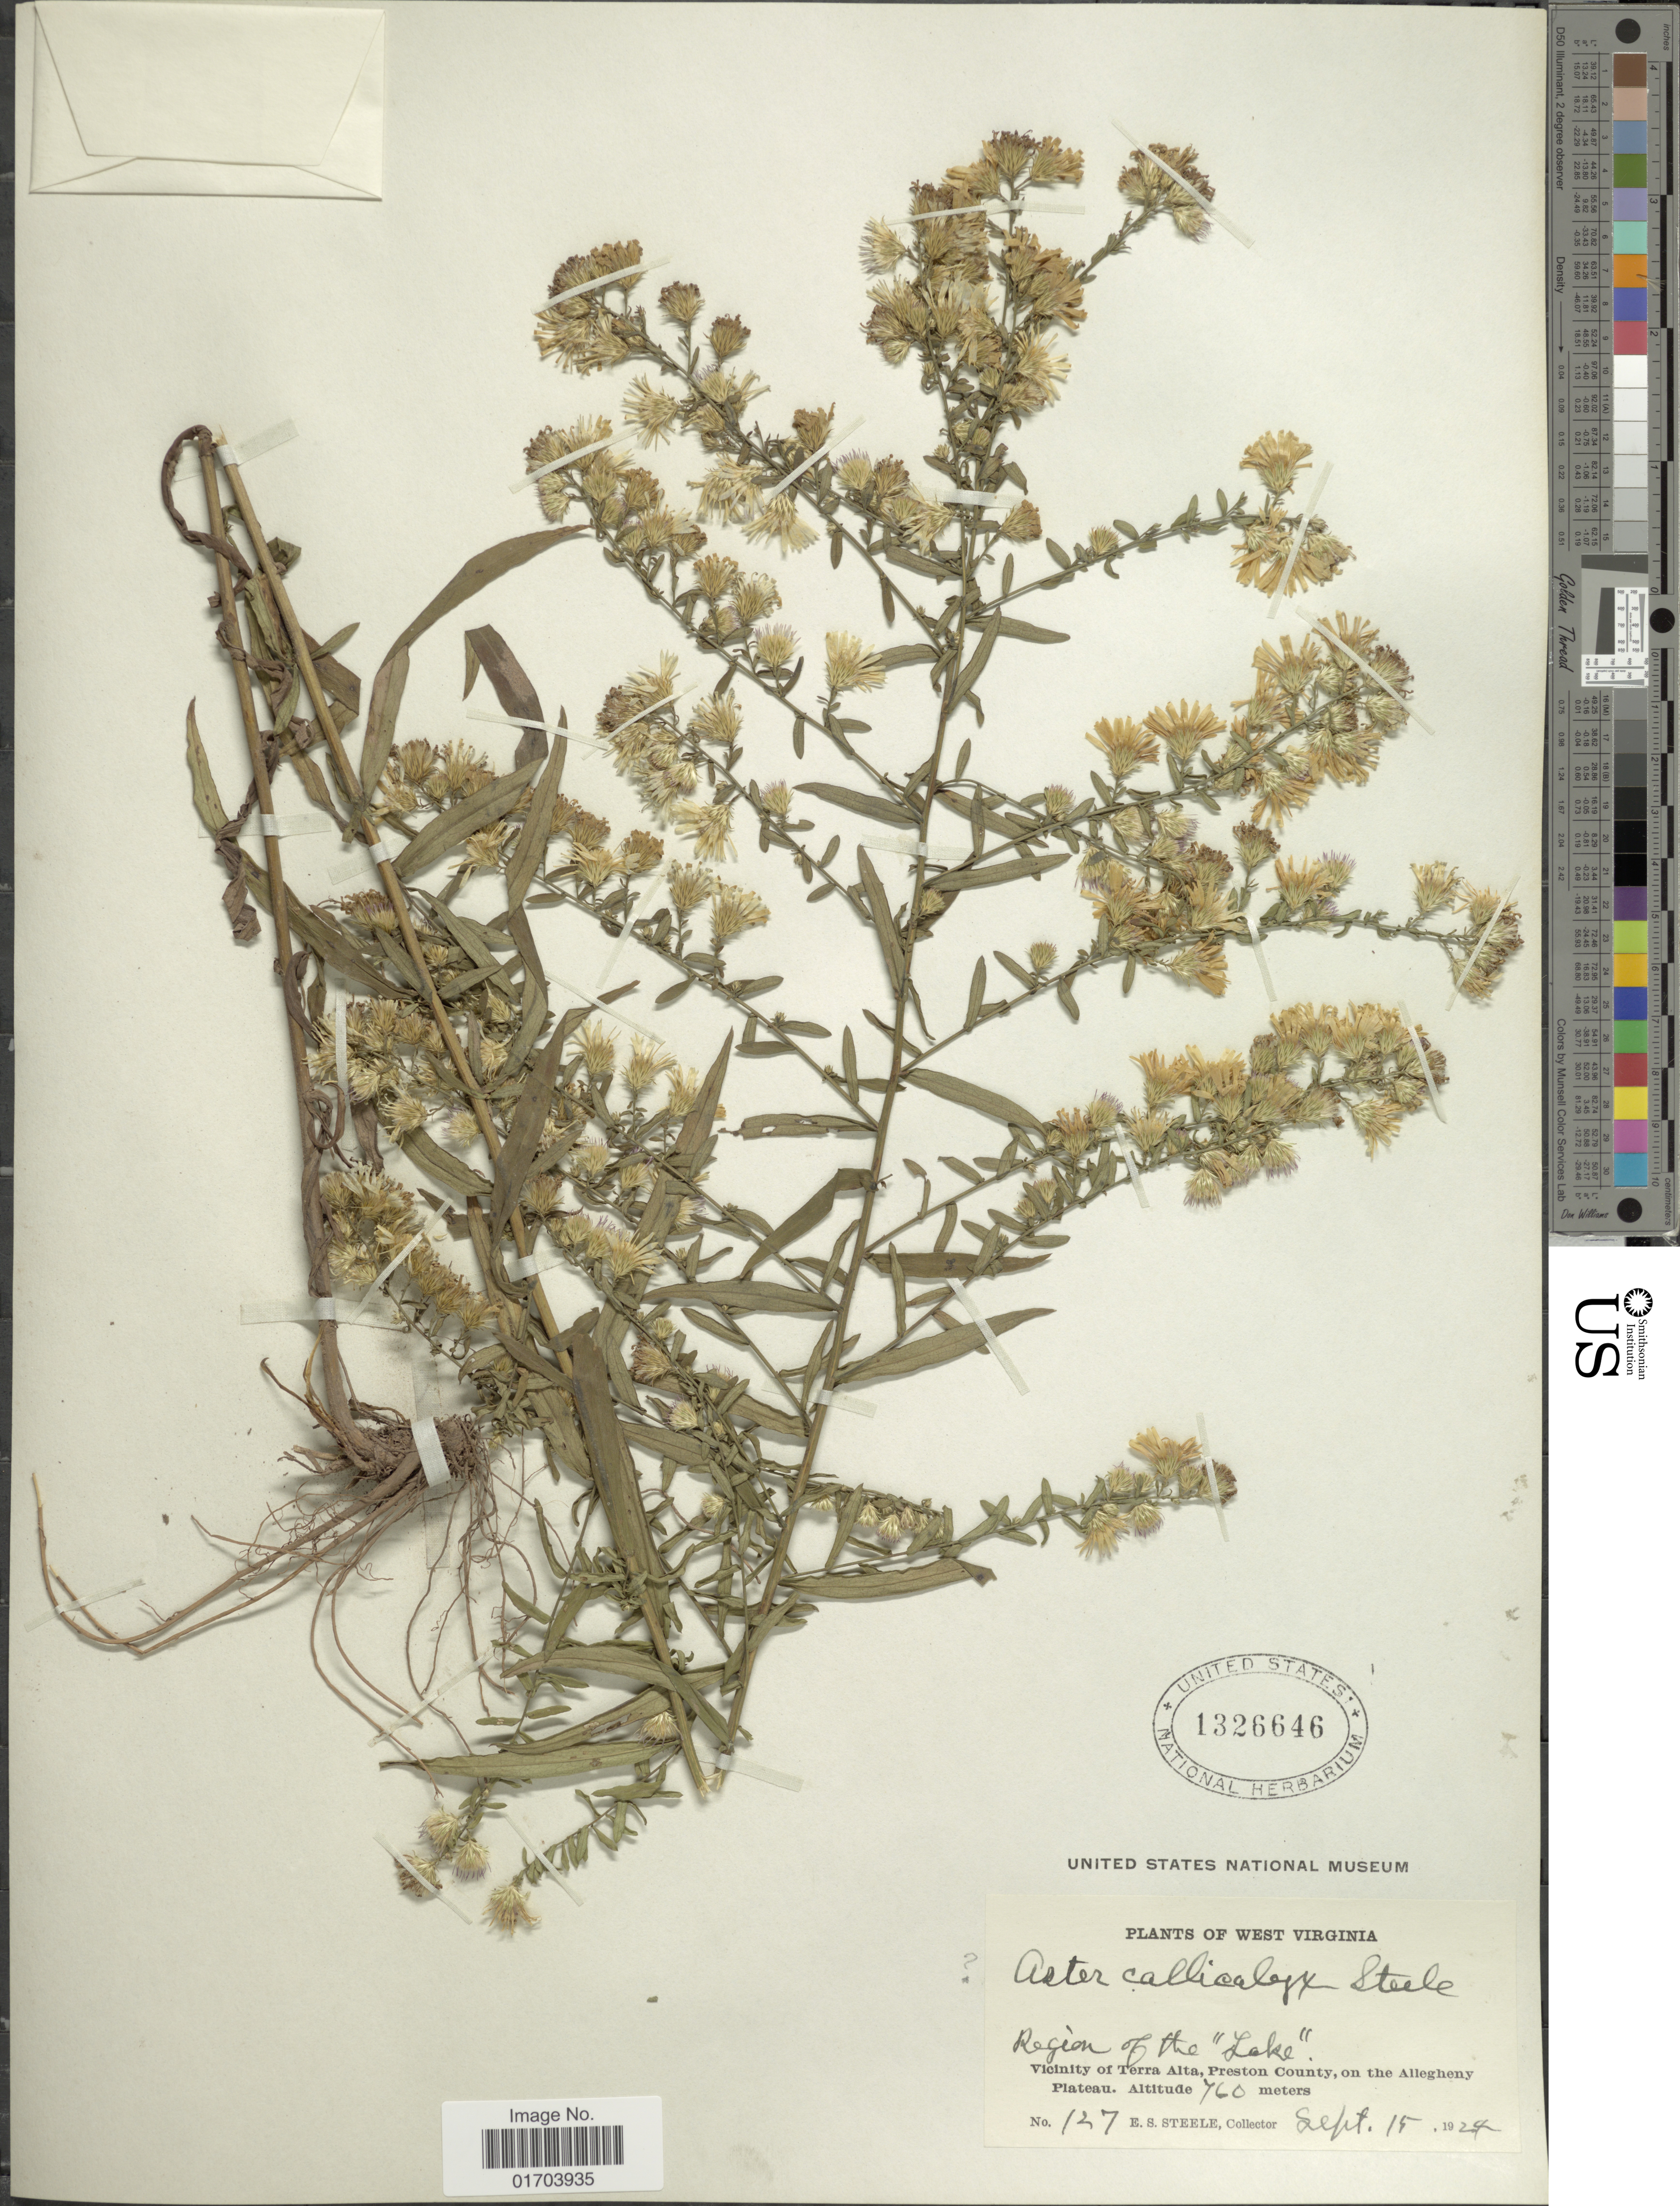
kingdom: Plantae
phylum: Tracheophyta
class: Magnoliopsida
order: Asterales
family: Asteraceae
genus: Aster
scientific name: Aster callicalyx E.S. Steele sp. nov. ined.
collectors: E. Steele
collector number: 127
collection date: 1924-09-15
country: United States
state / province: West Virginia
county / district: Preston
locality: Region of the 'Lake', Vicinity of Terra Alta, Preston County, on the Allegheny Plateau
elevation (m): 760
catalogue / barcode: US 1326646